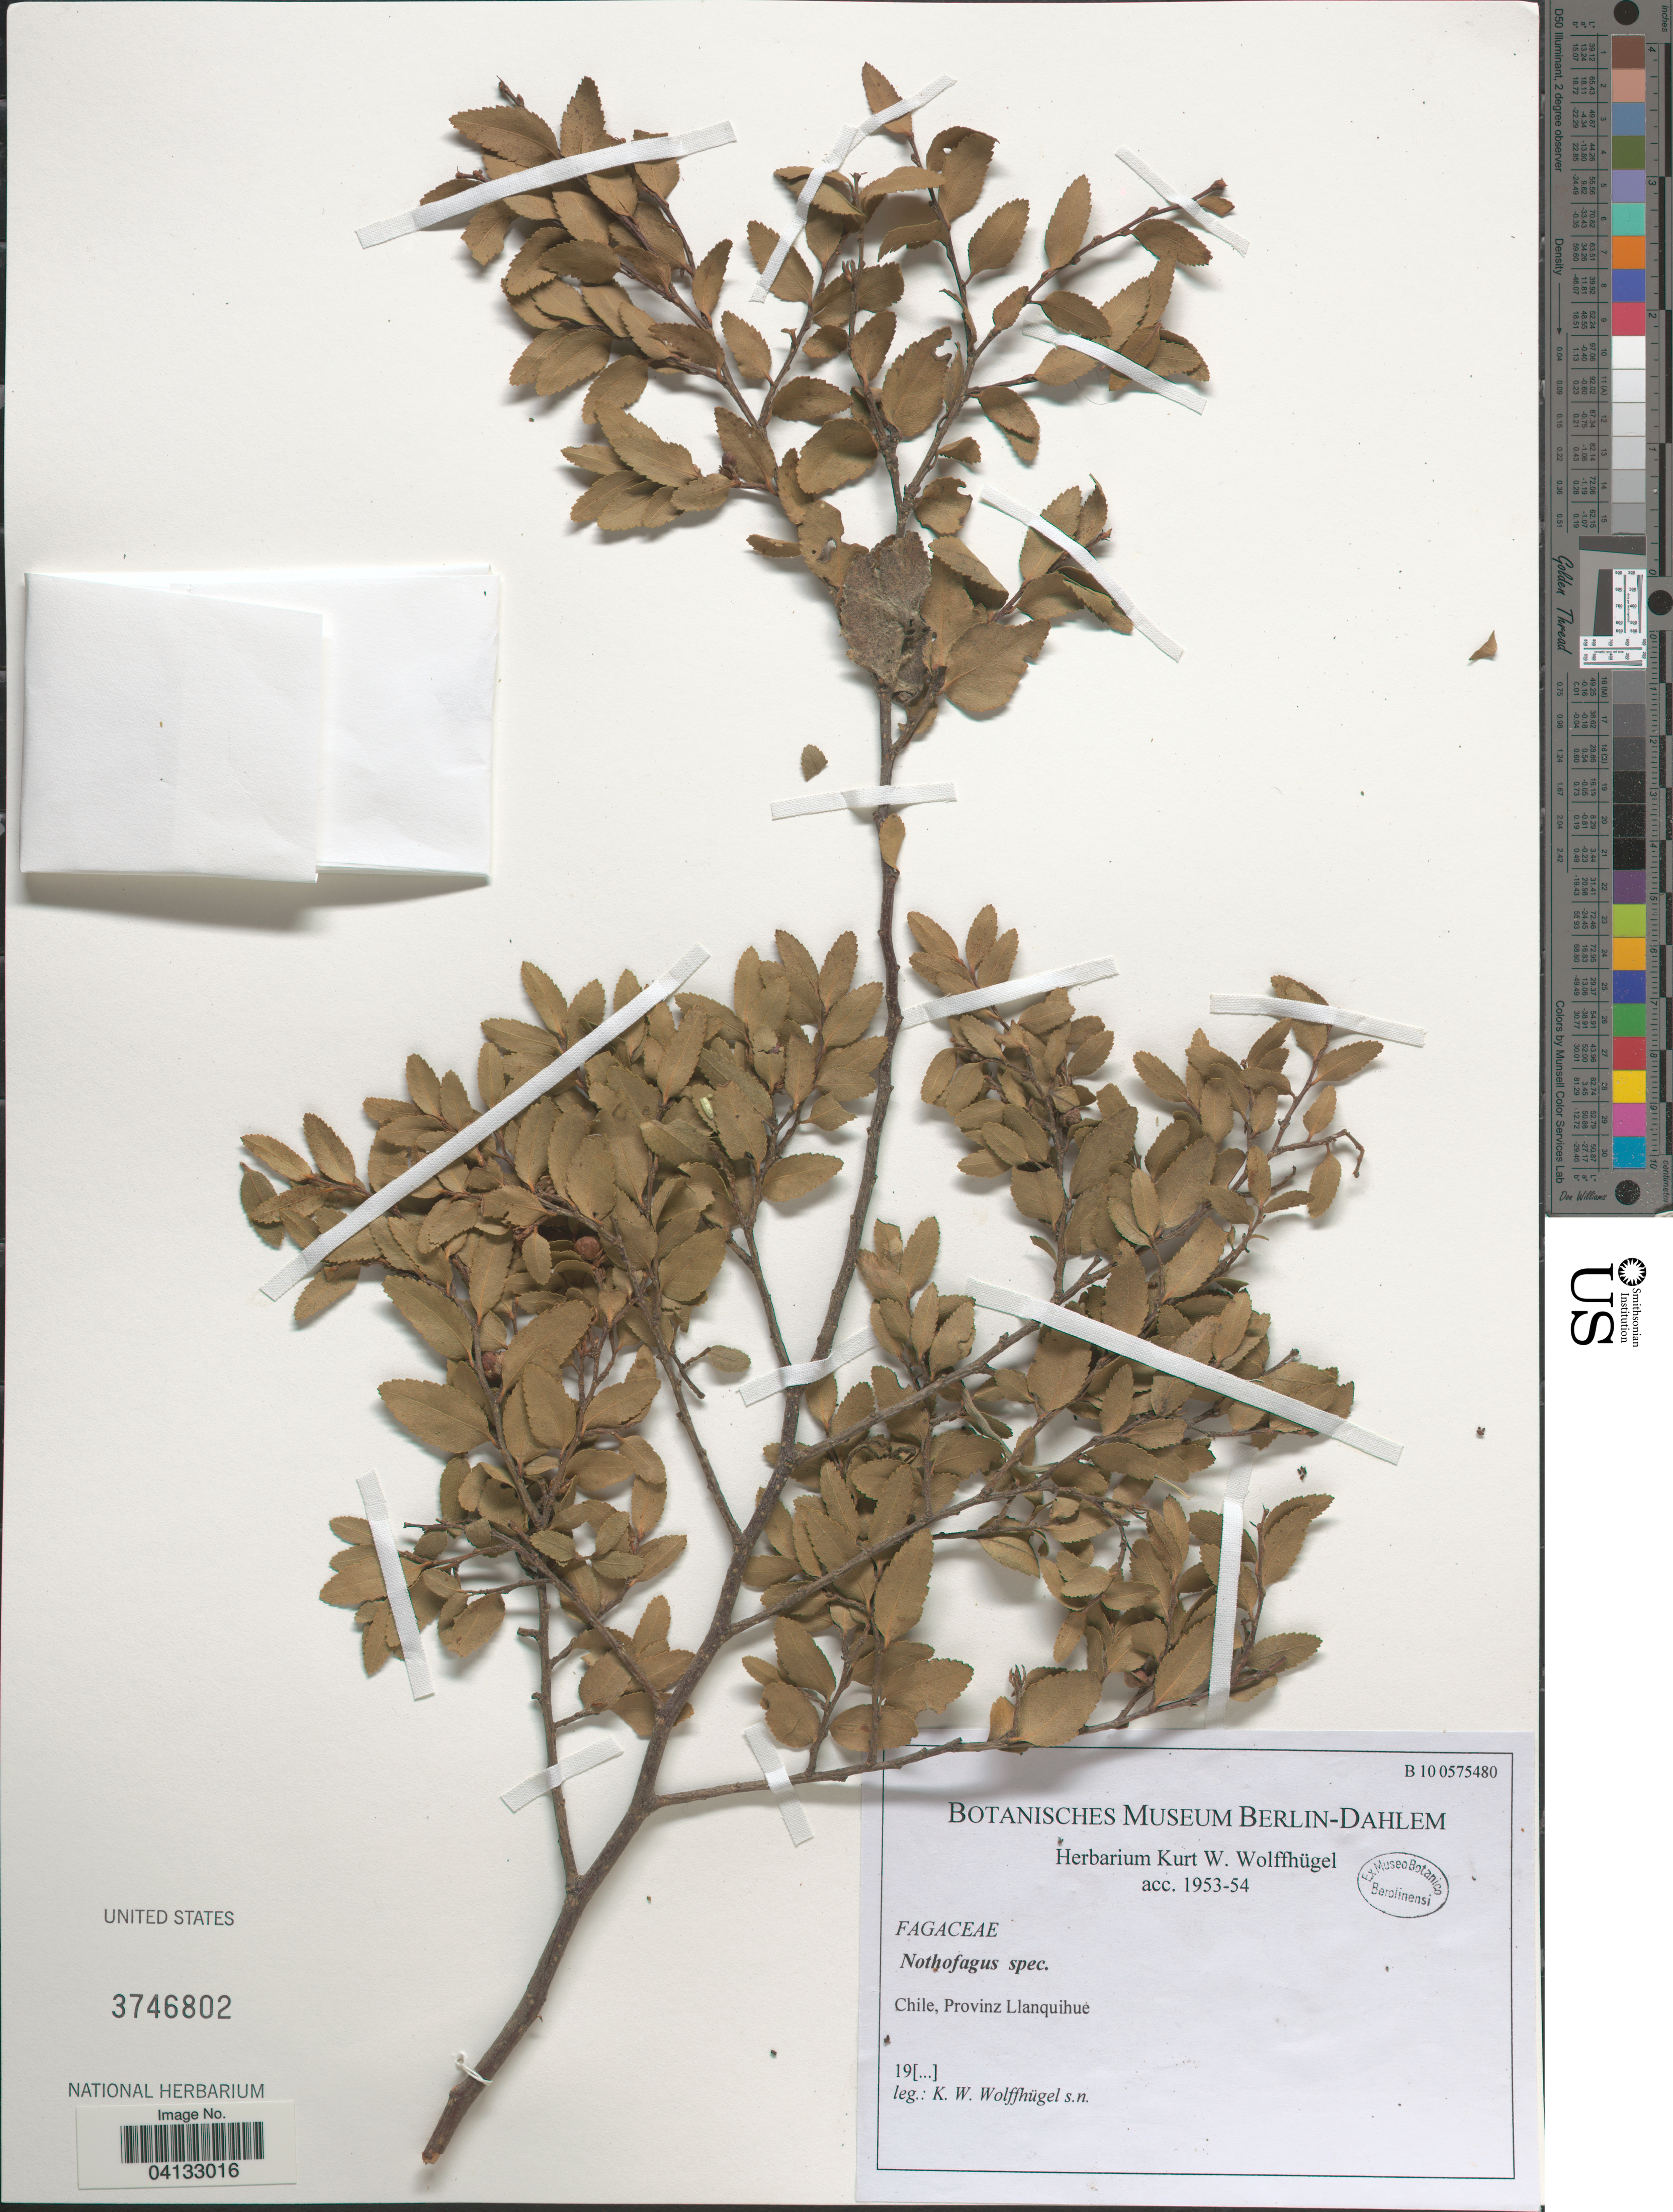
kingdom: Plantae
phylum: Tracheophyta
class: Magnoliopsida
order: Fagales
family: Nothofagaceae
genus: Nothofagus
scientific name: Nothofagus sp.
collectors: K. Wolffhugel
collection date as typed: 19[...]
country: Chile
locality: Provinz Llanquihue.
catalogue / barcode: US 3746802